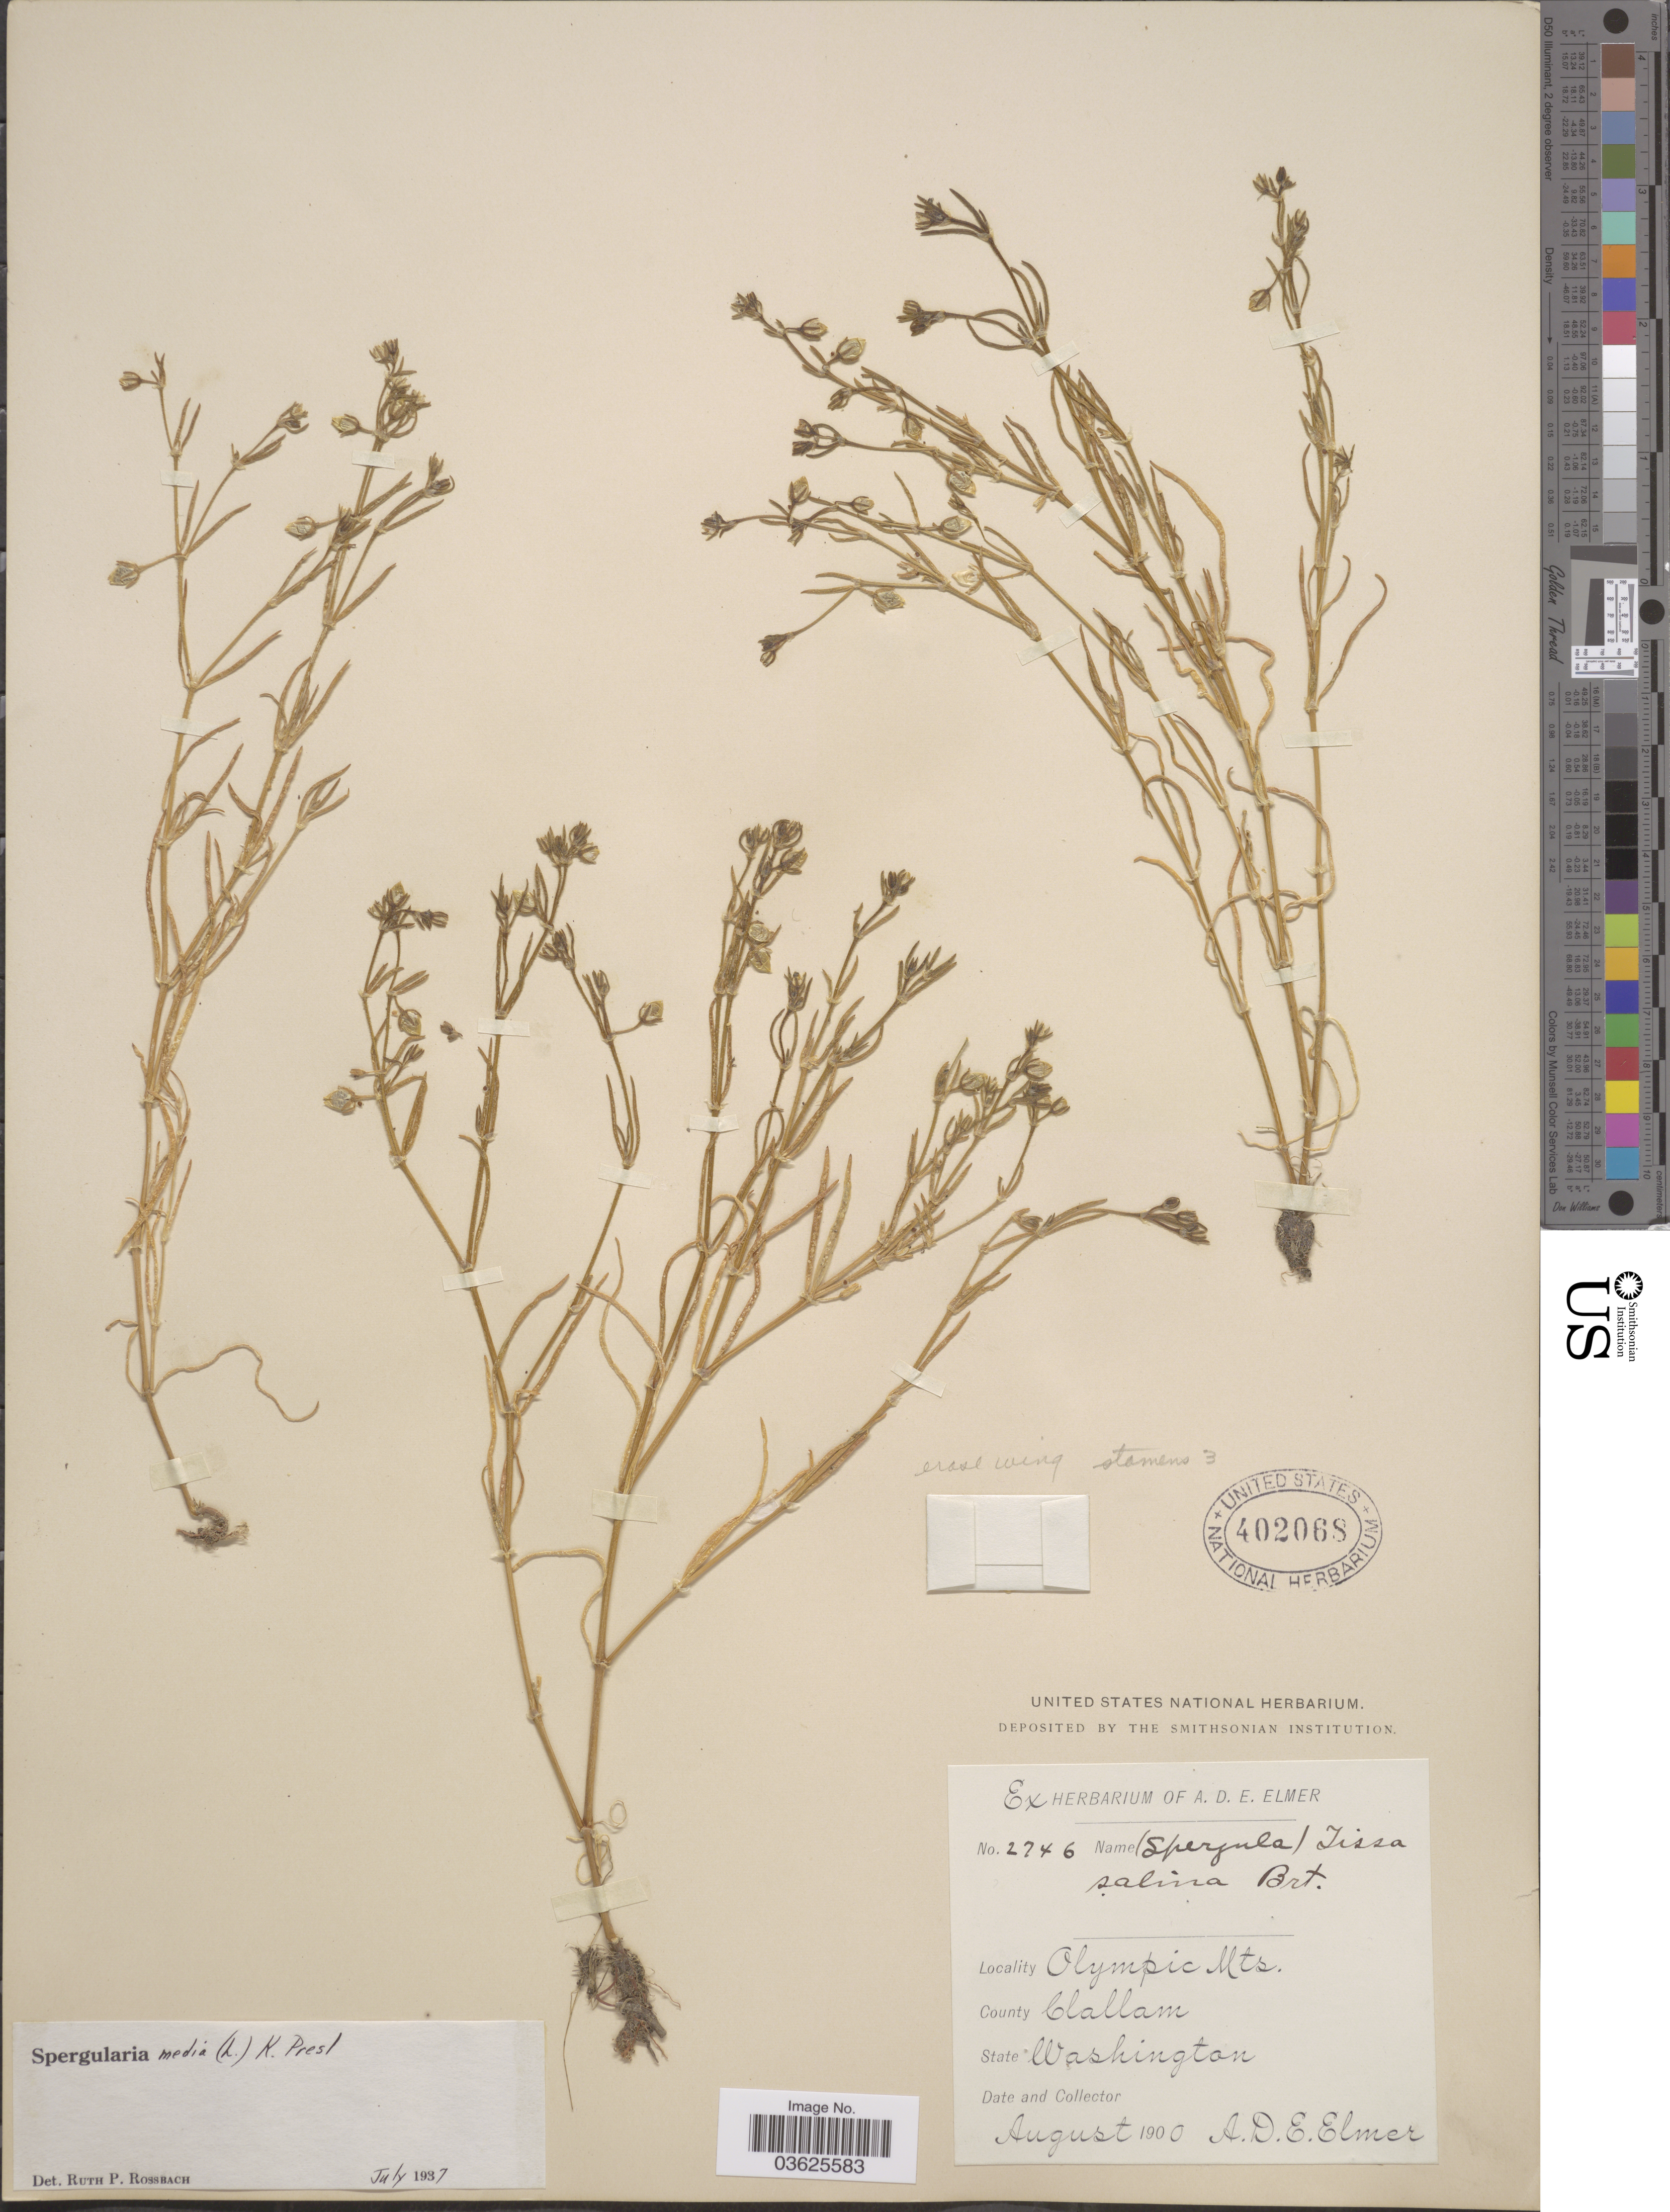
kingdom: Plantae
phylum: Tracheophyta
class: Magnoliopsida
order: Caryophyllales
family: Caryophyllaceae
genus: Spergularia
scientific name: Spergularia media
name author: (L.) C. Presl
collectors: A. D. E. Elmer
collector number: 2746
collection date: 1900-08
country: United States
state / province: Washington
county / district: Clallam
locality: Olympic Mts. County Clallam.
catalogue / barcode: US 402068